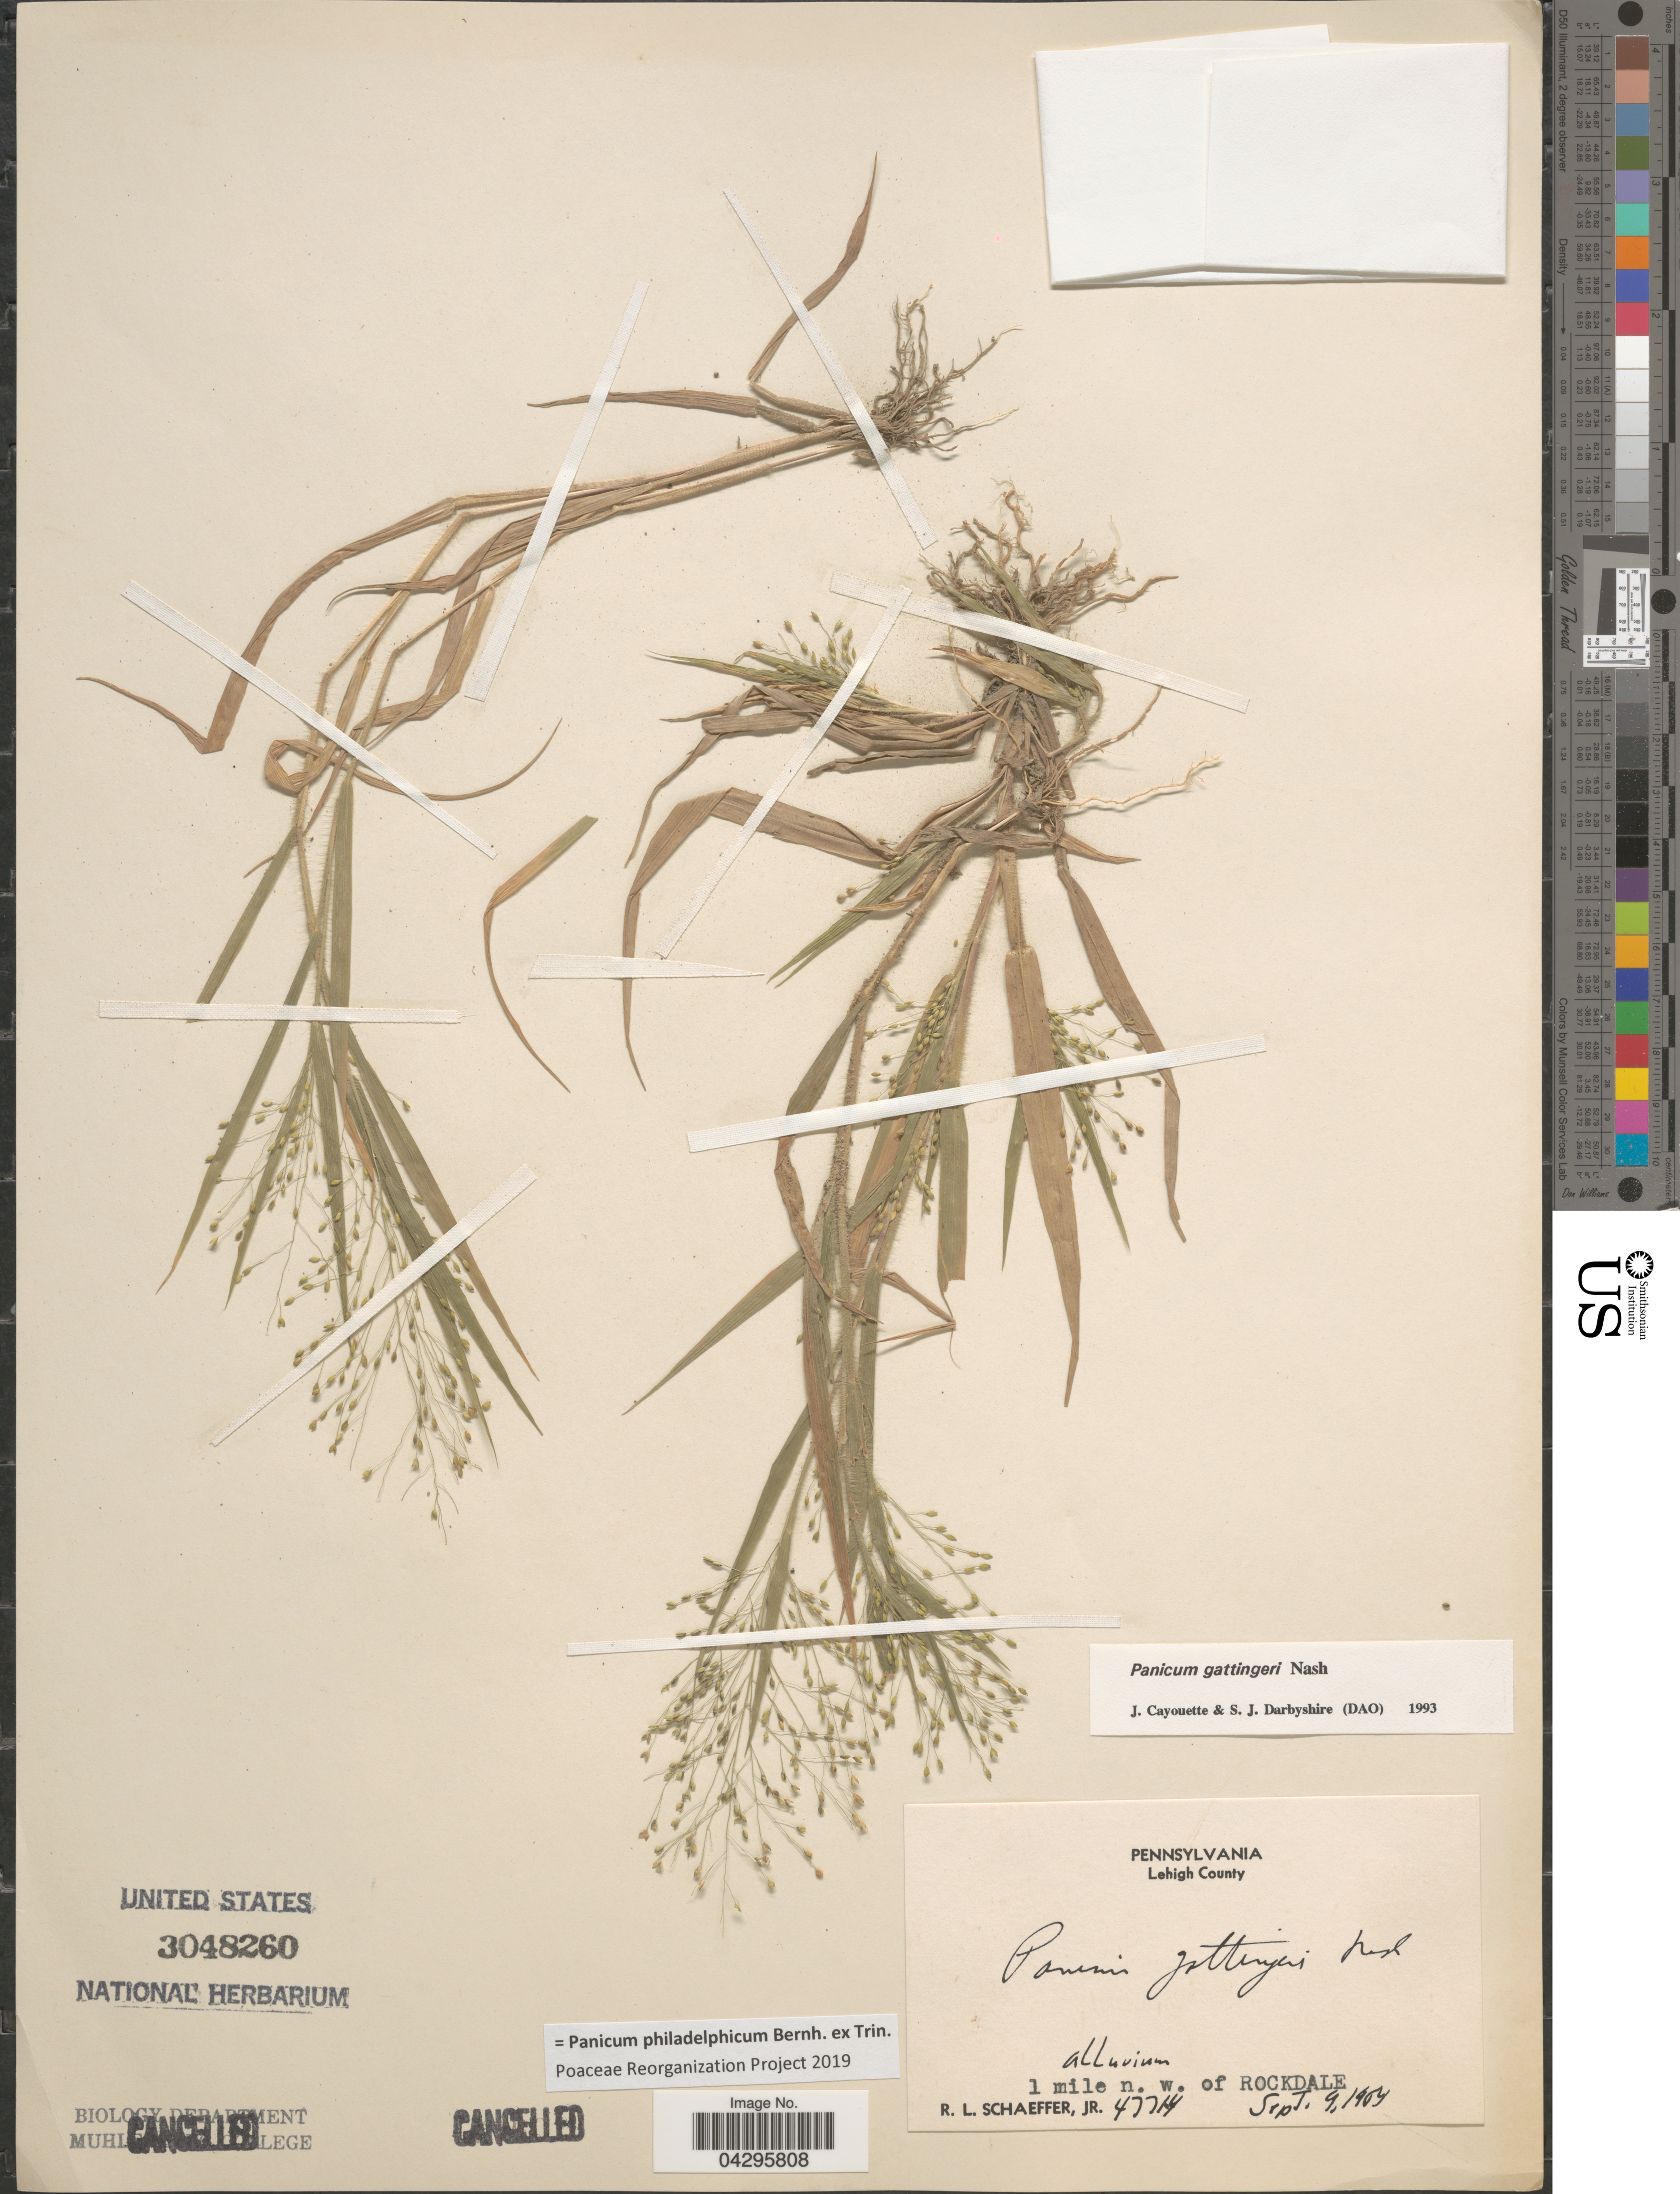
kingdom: Plantae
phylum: Tracheophyta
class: Liliopsida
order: Poales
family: Poaceae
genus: Panicum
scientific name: Panicum philadelphicum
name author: Bernh. ex Trin.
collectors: R. L. Schaeffer Jr.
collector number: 47714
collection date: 1904-09-09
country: United States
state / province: Pennsylvania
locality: Lehigh County. 1 mile n. w. of Rockdale.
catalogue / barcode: US 3048260